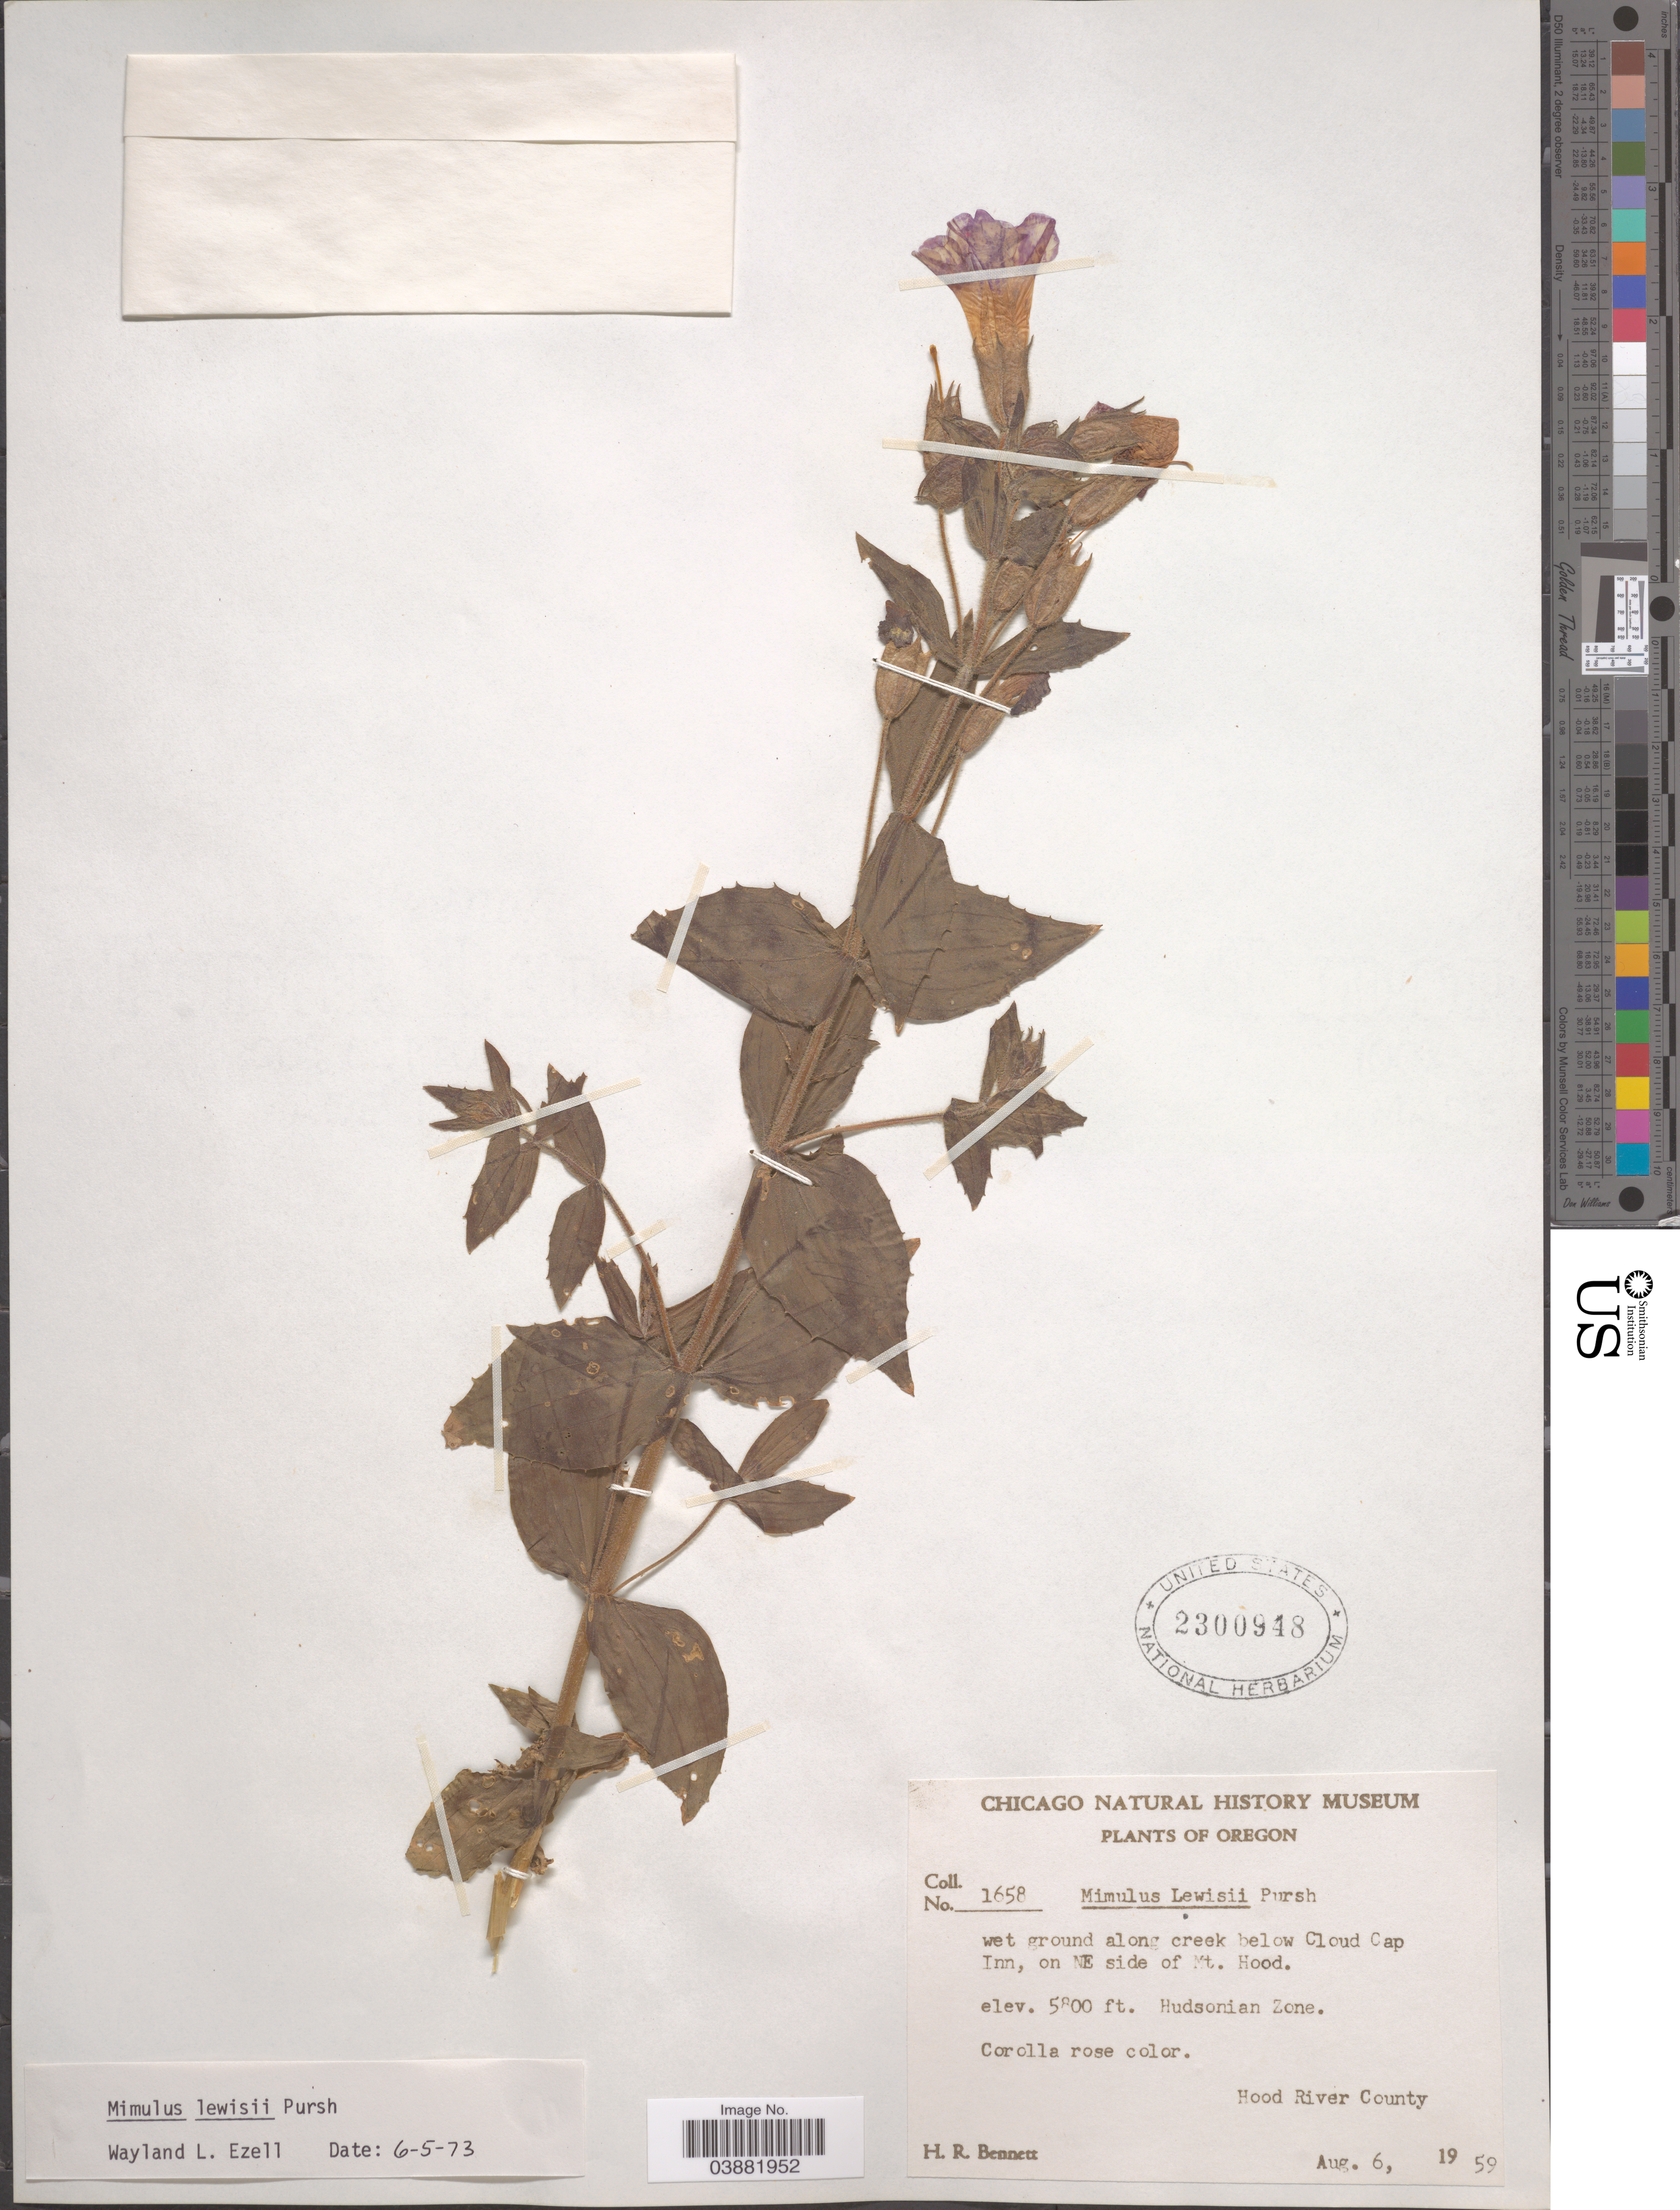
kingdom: Plantae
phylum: Tracheophyta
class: Magnoliopsida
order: Lamiales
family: Phrymaceae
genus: Mimulus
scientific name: Mimulus lewisii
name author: Pursh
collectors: H. R. Bennett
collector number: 1658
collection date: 1959-08-06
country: United States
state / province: Oregon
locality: Wet ground along creek below Cloud Cap Inn, on NE side of Mt. Hood. Hudsonian Zone. Hood River County.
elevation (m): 1768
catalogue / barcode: US 2300948